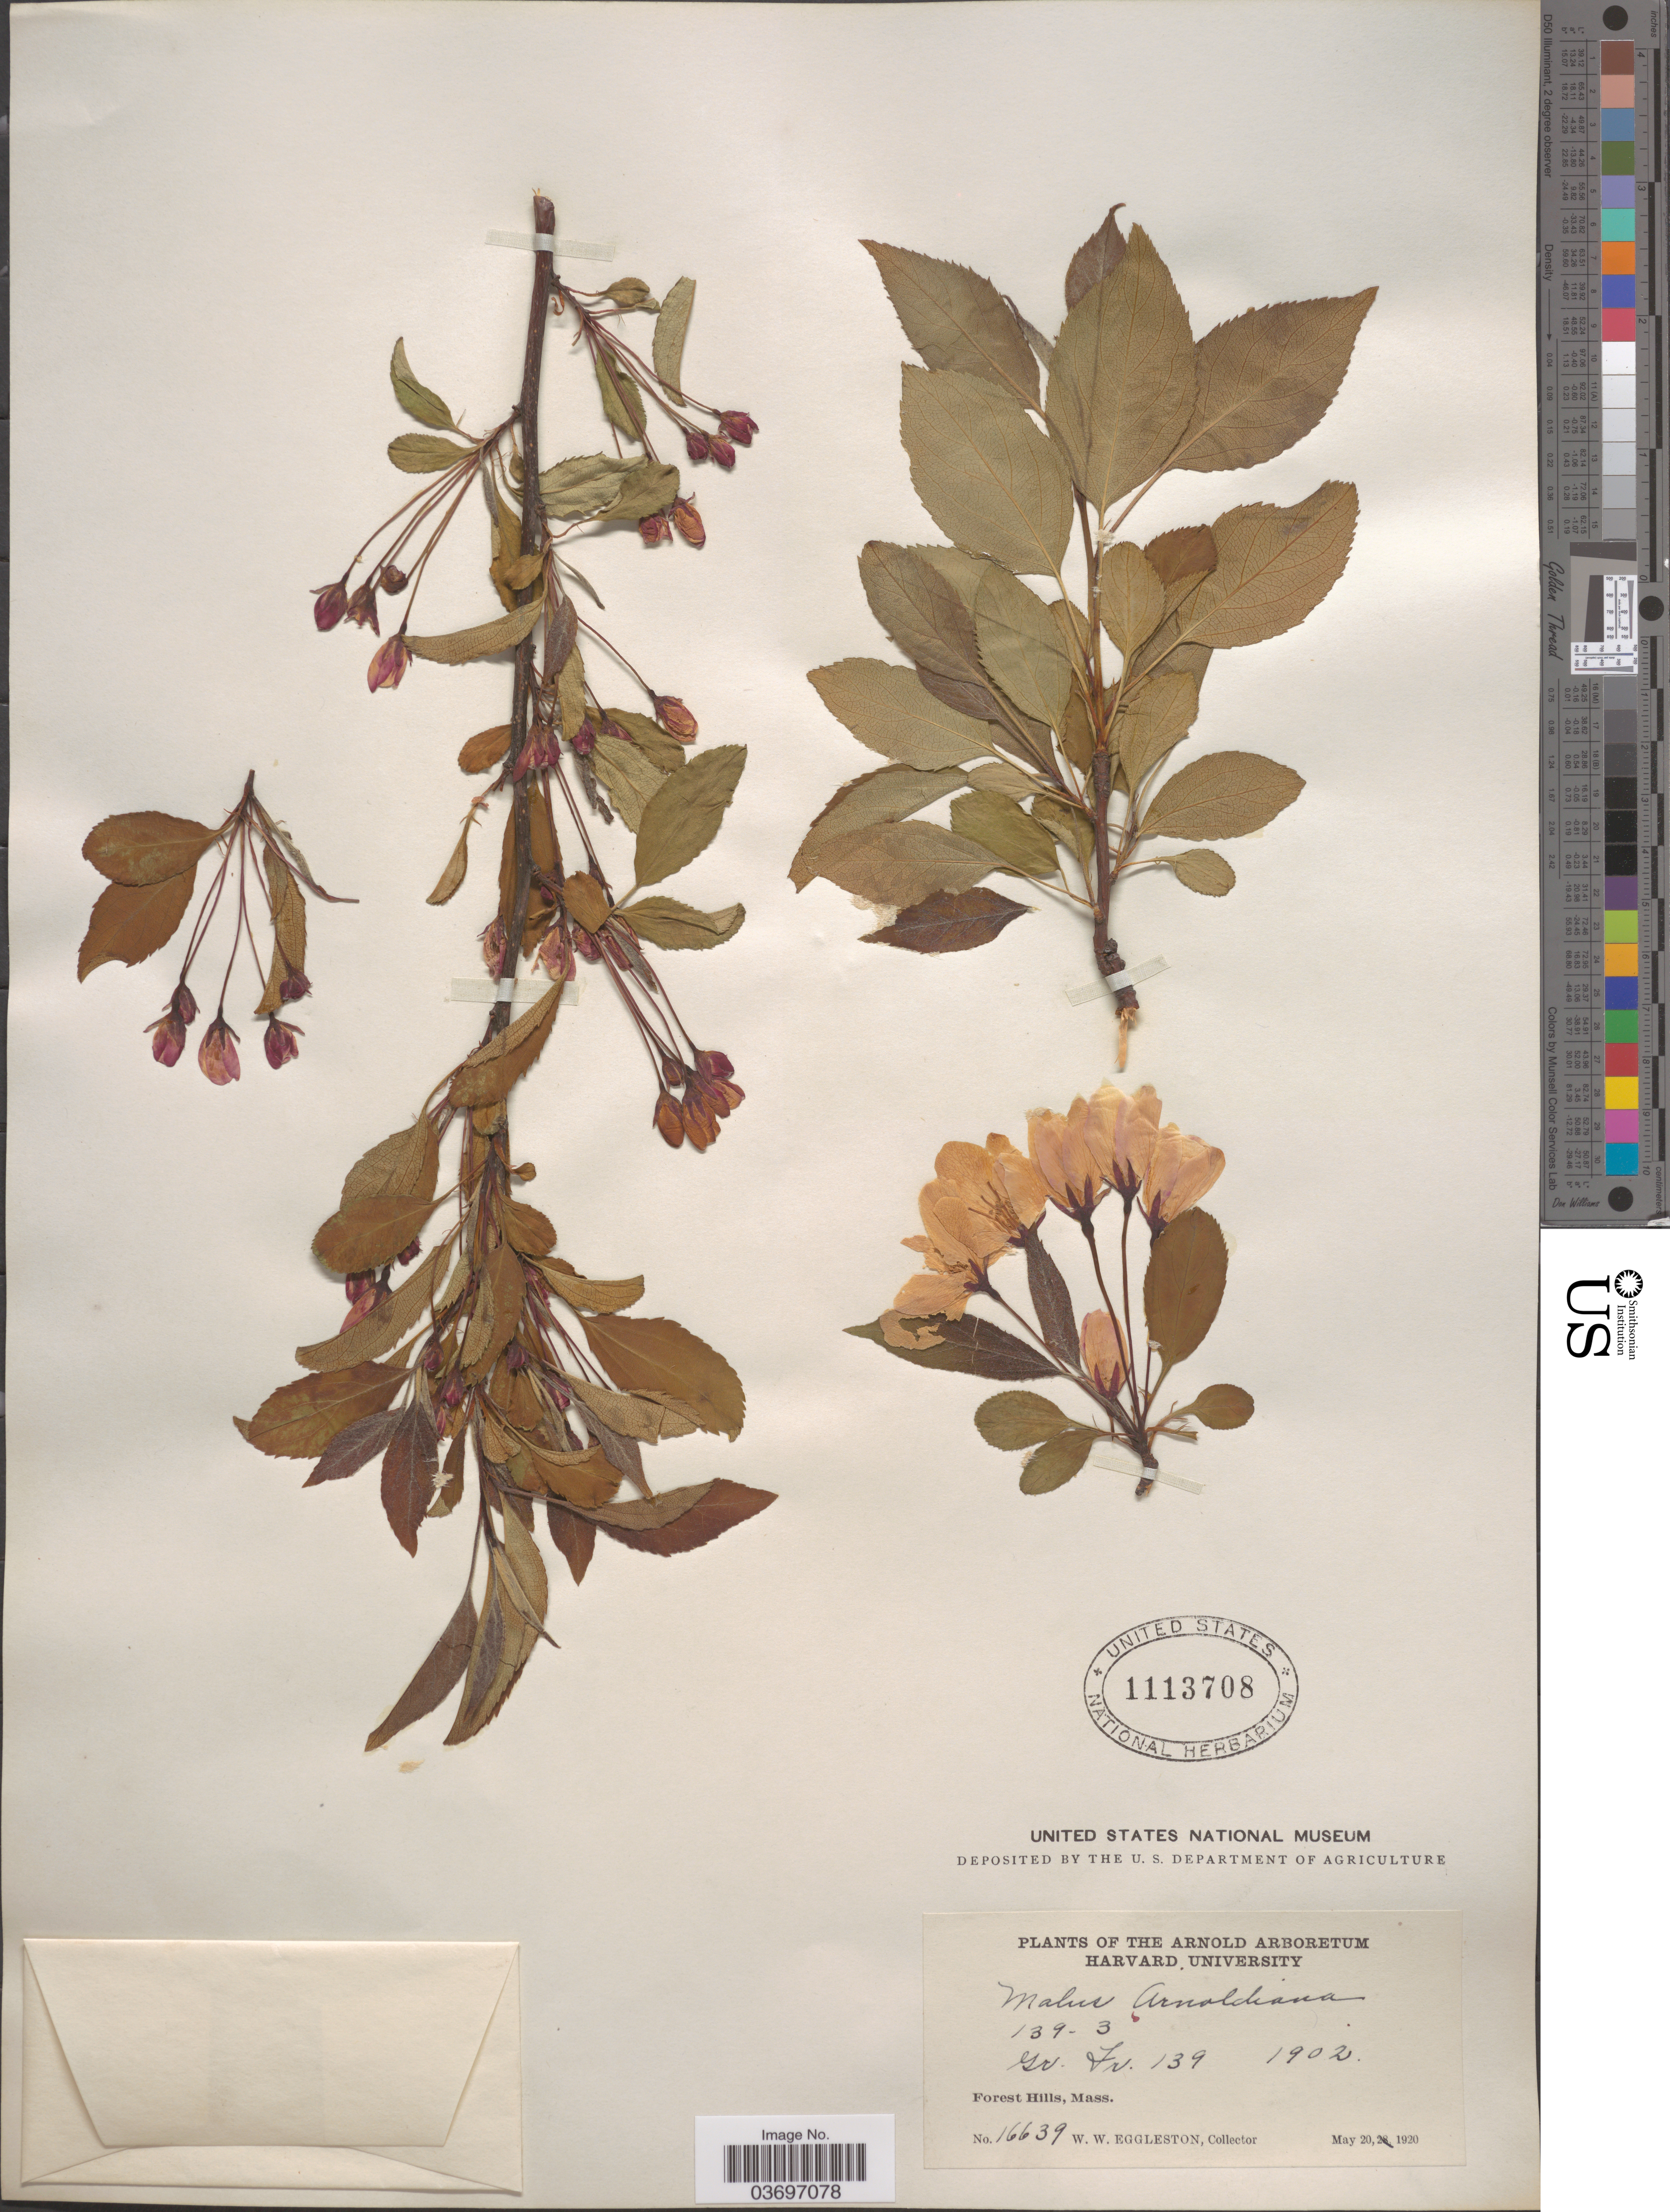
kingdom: Plantae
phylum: Tracheophyta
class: Magnoliopsida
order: Rosales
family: Rosaceae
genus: Malus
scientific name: Malus arnoldiana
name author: (Rehder) Rehder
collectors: W. W. Eggleston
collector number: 16639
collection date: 1920-05-20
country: United States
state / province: Massachusetts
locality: Forest Hills.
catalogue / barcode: US 1113708